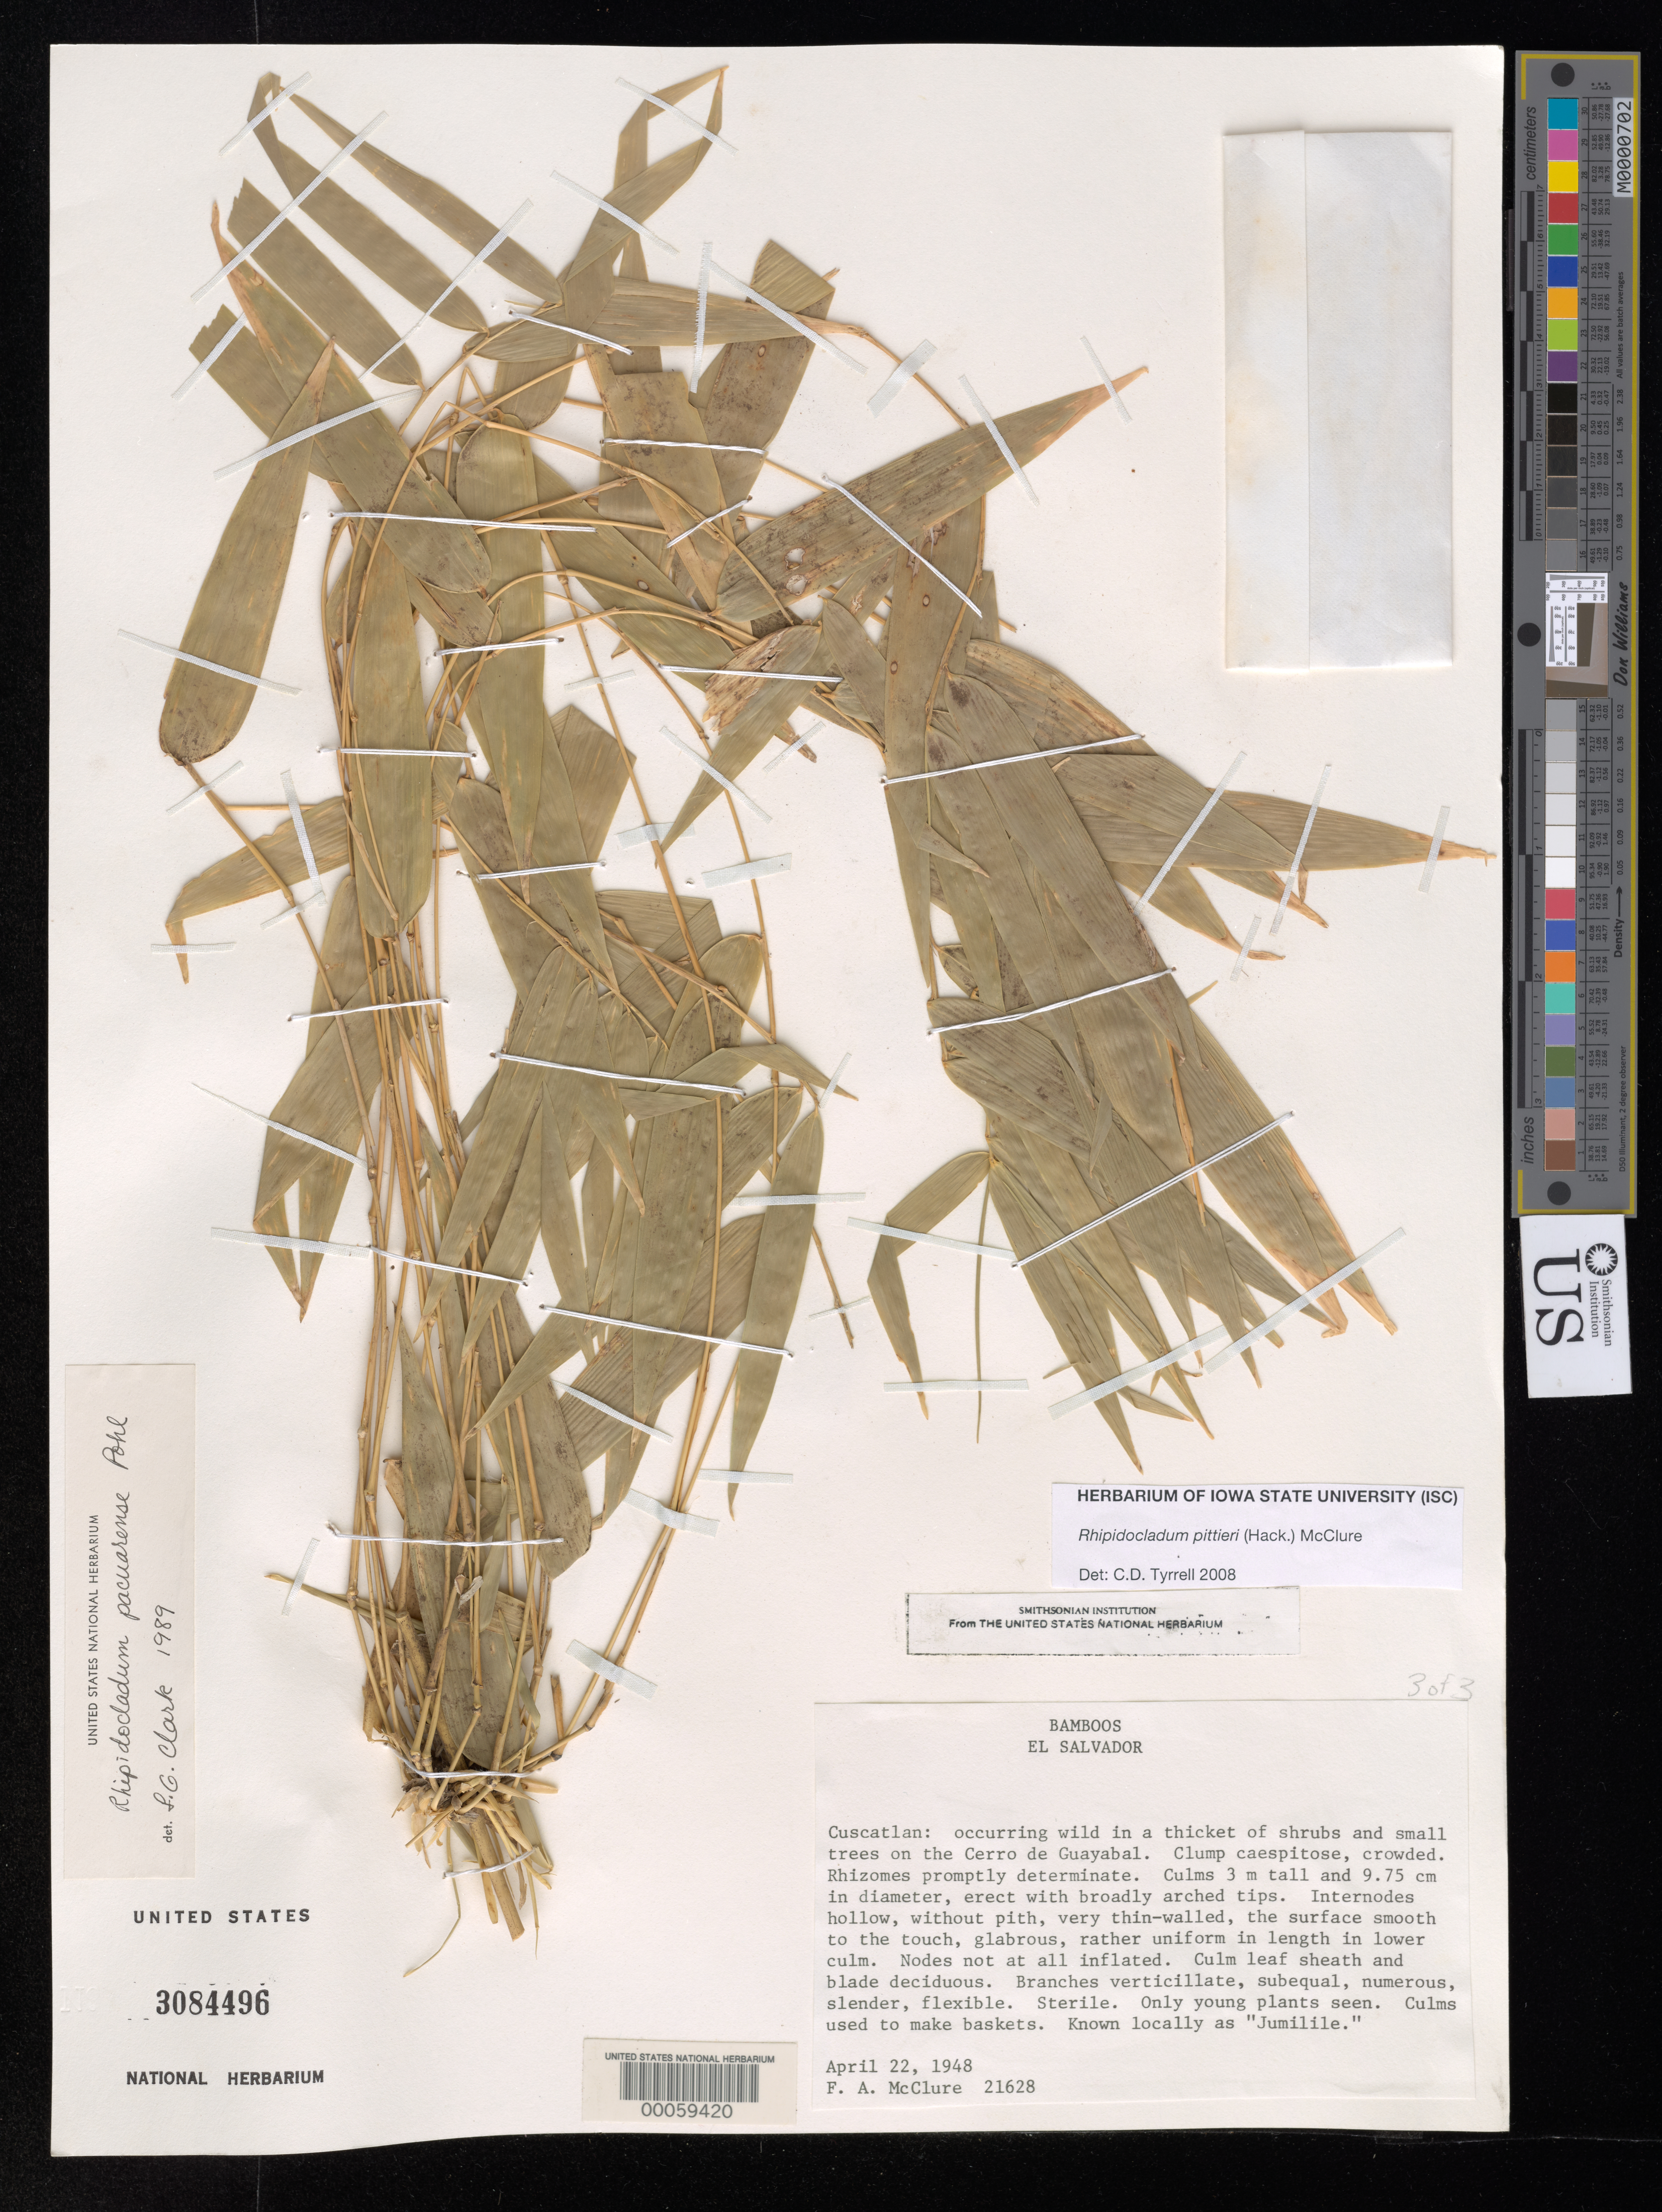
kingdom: Plantae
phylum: Tracheophyta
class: Liliopsida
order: Poales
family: Poaceae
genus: Rhipidocladum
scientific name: Rhipidocladum pittieri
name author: (J. Hack.) McClure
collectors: F. A. McClure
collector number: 21628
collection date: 1948-04-22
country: El Salvador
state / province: Cuscatlan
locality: In a thicket of shrubs and small trees on the Cerro de Guayabal.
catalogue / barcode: US 3084496